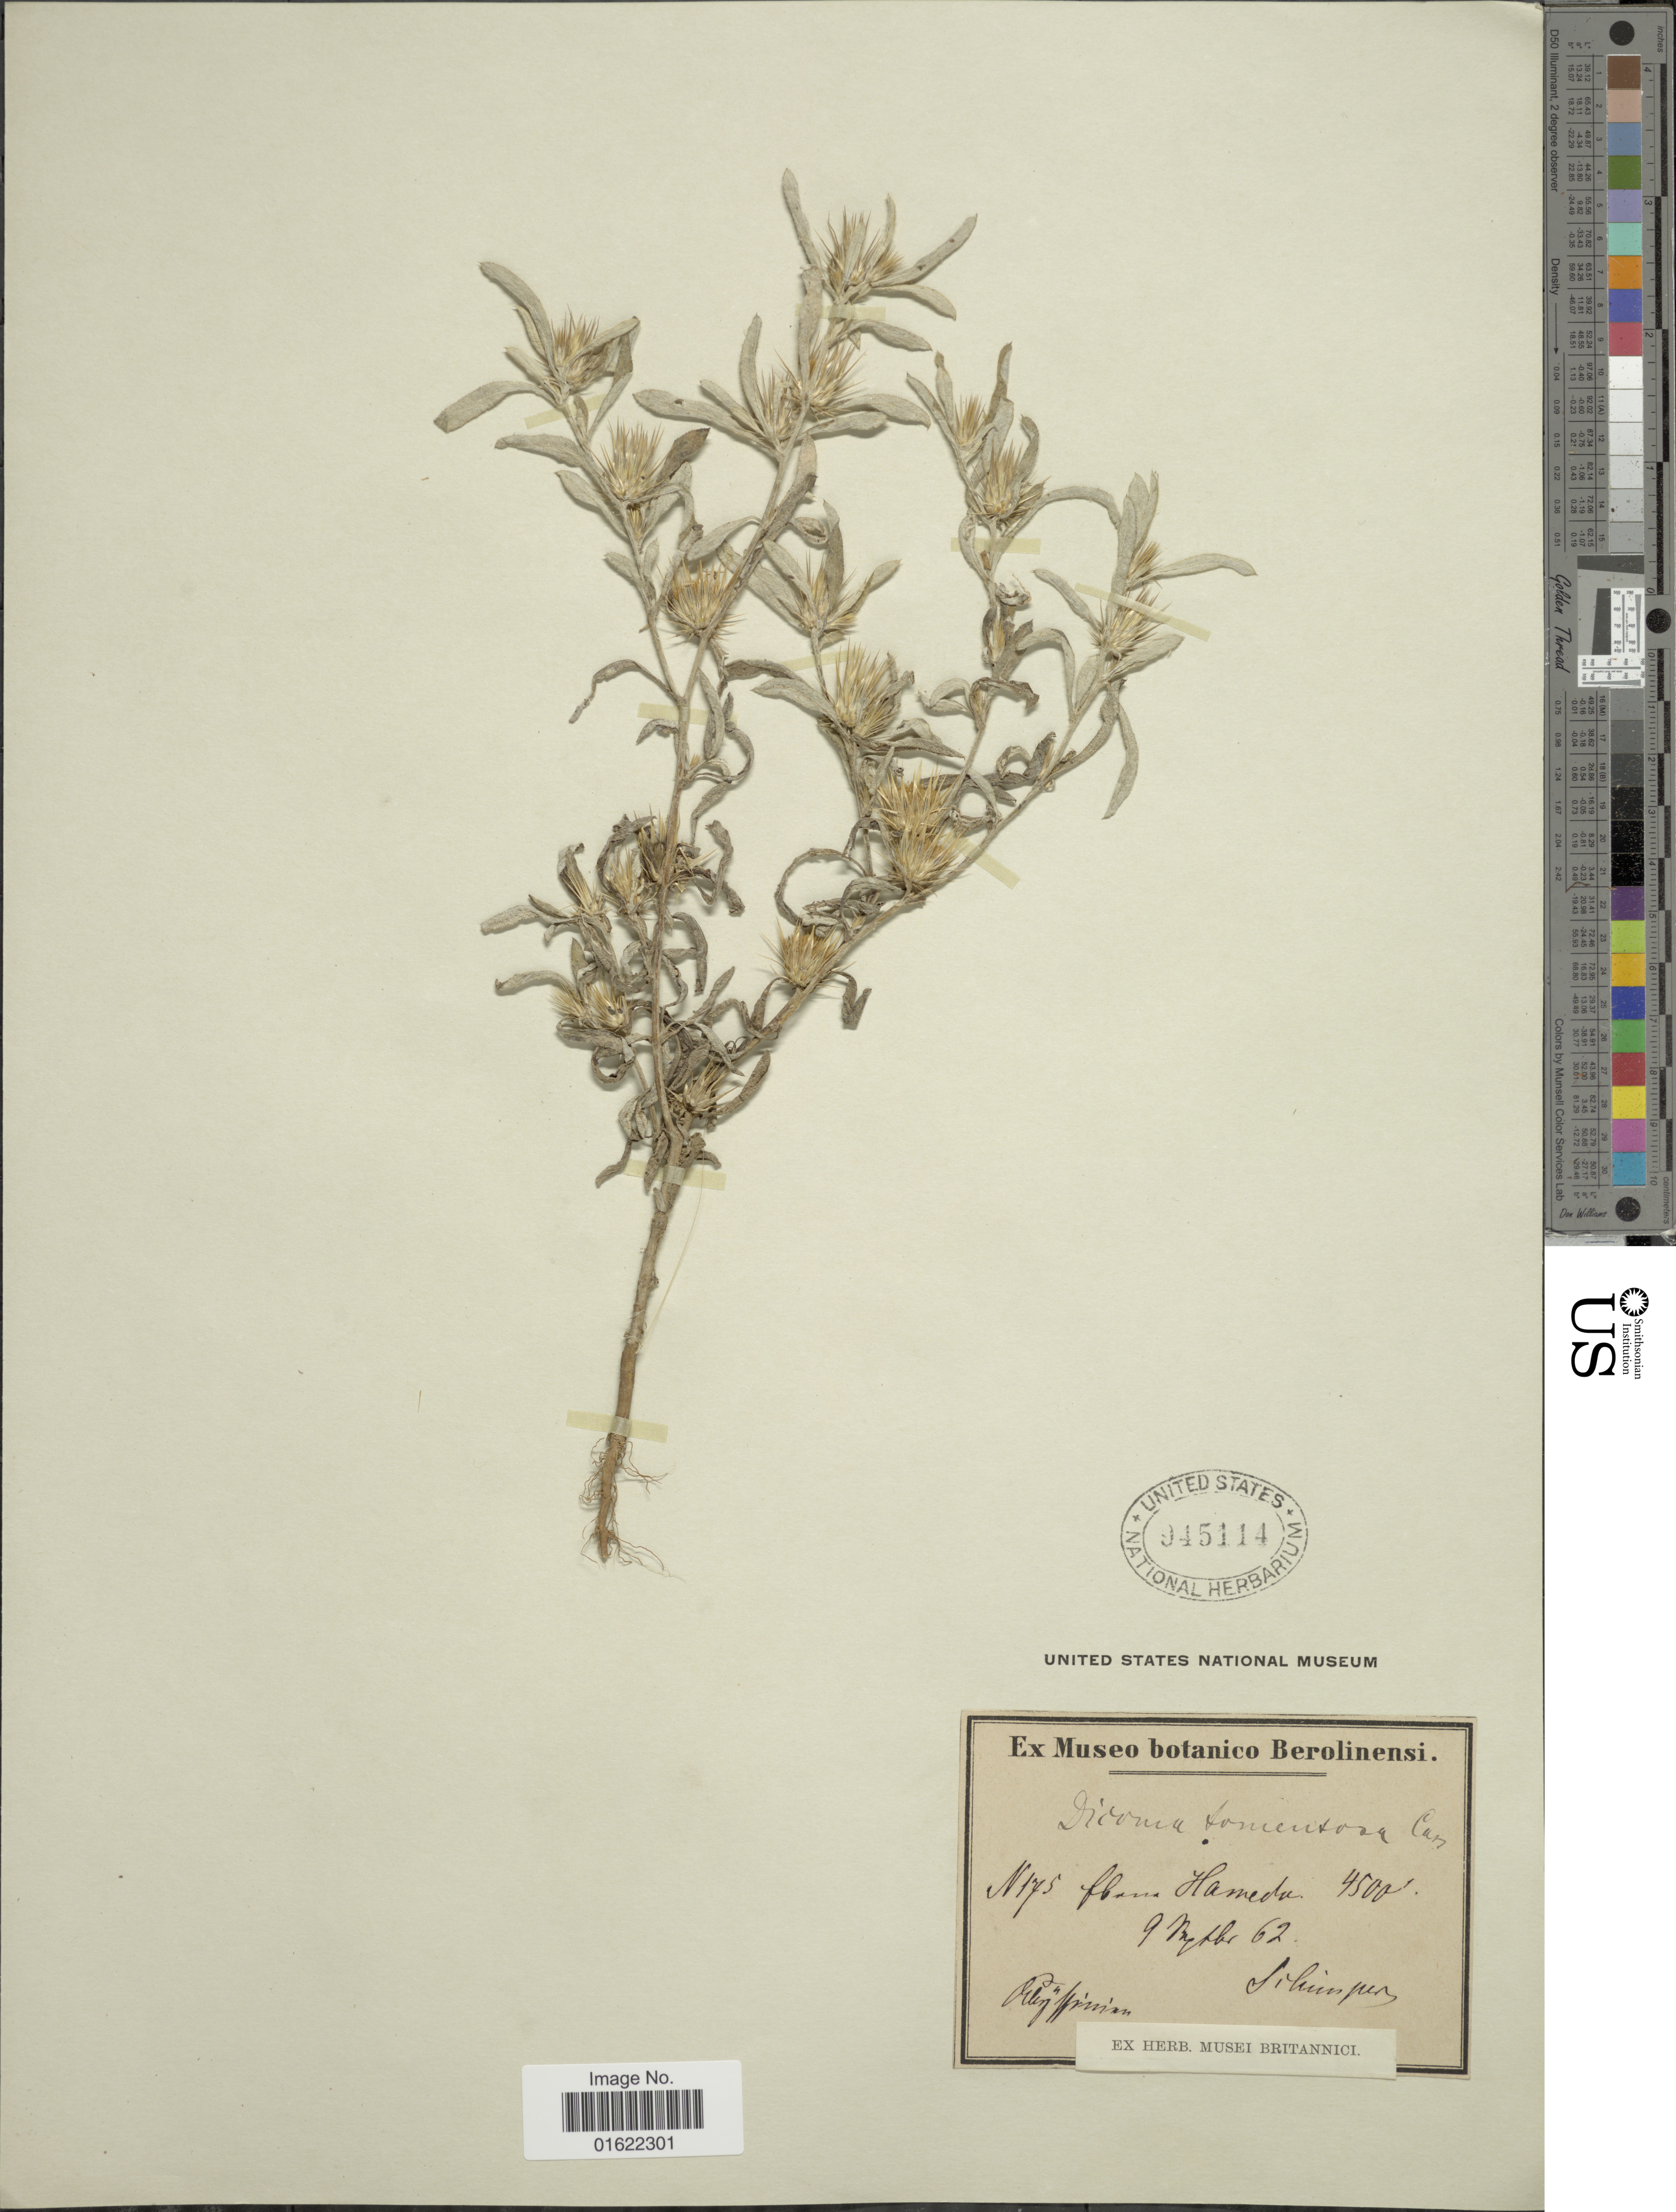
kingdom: Plantae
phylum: Tracheophyta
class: Magnoliopsida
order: Asterales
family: Asteraceae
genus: Dicoma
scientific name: Dicoma tomentosa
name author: Cass.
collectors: -. Schimper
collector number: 175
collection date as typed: Transcribed d/m/y: 9/2/62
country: Ethiopia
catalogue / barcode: US 945114